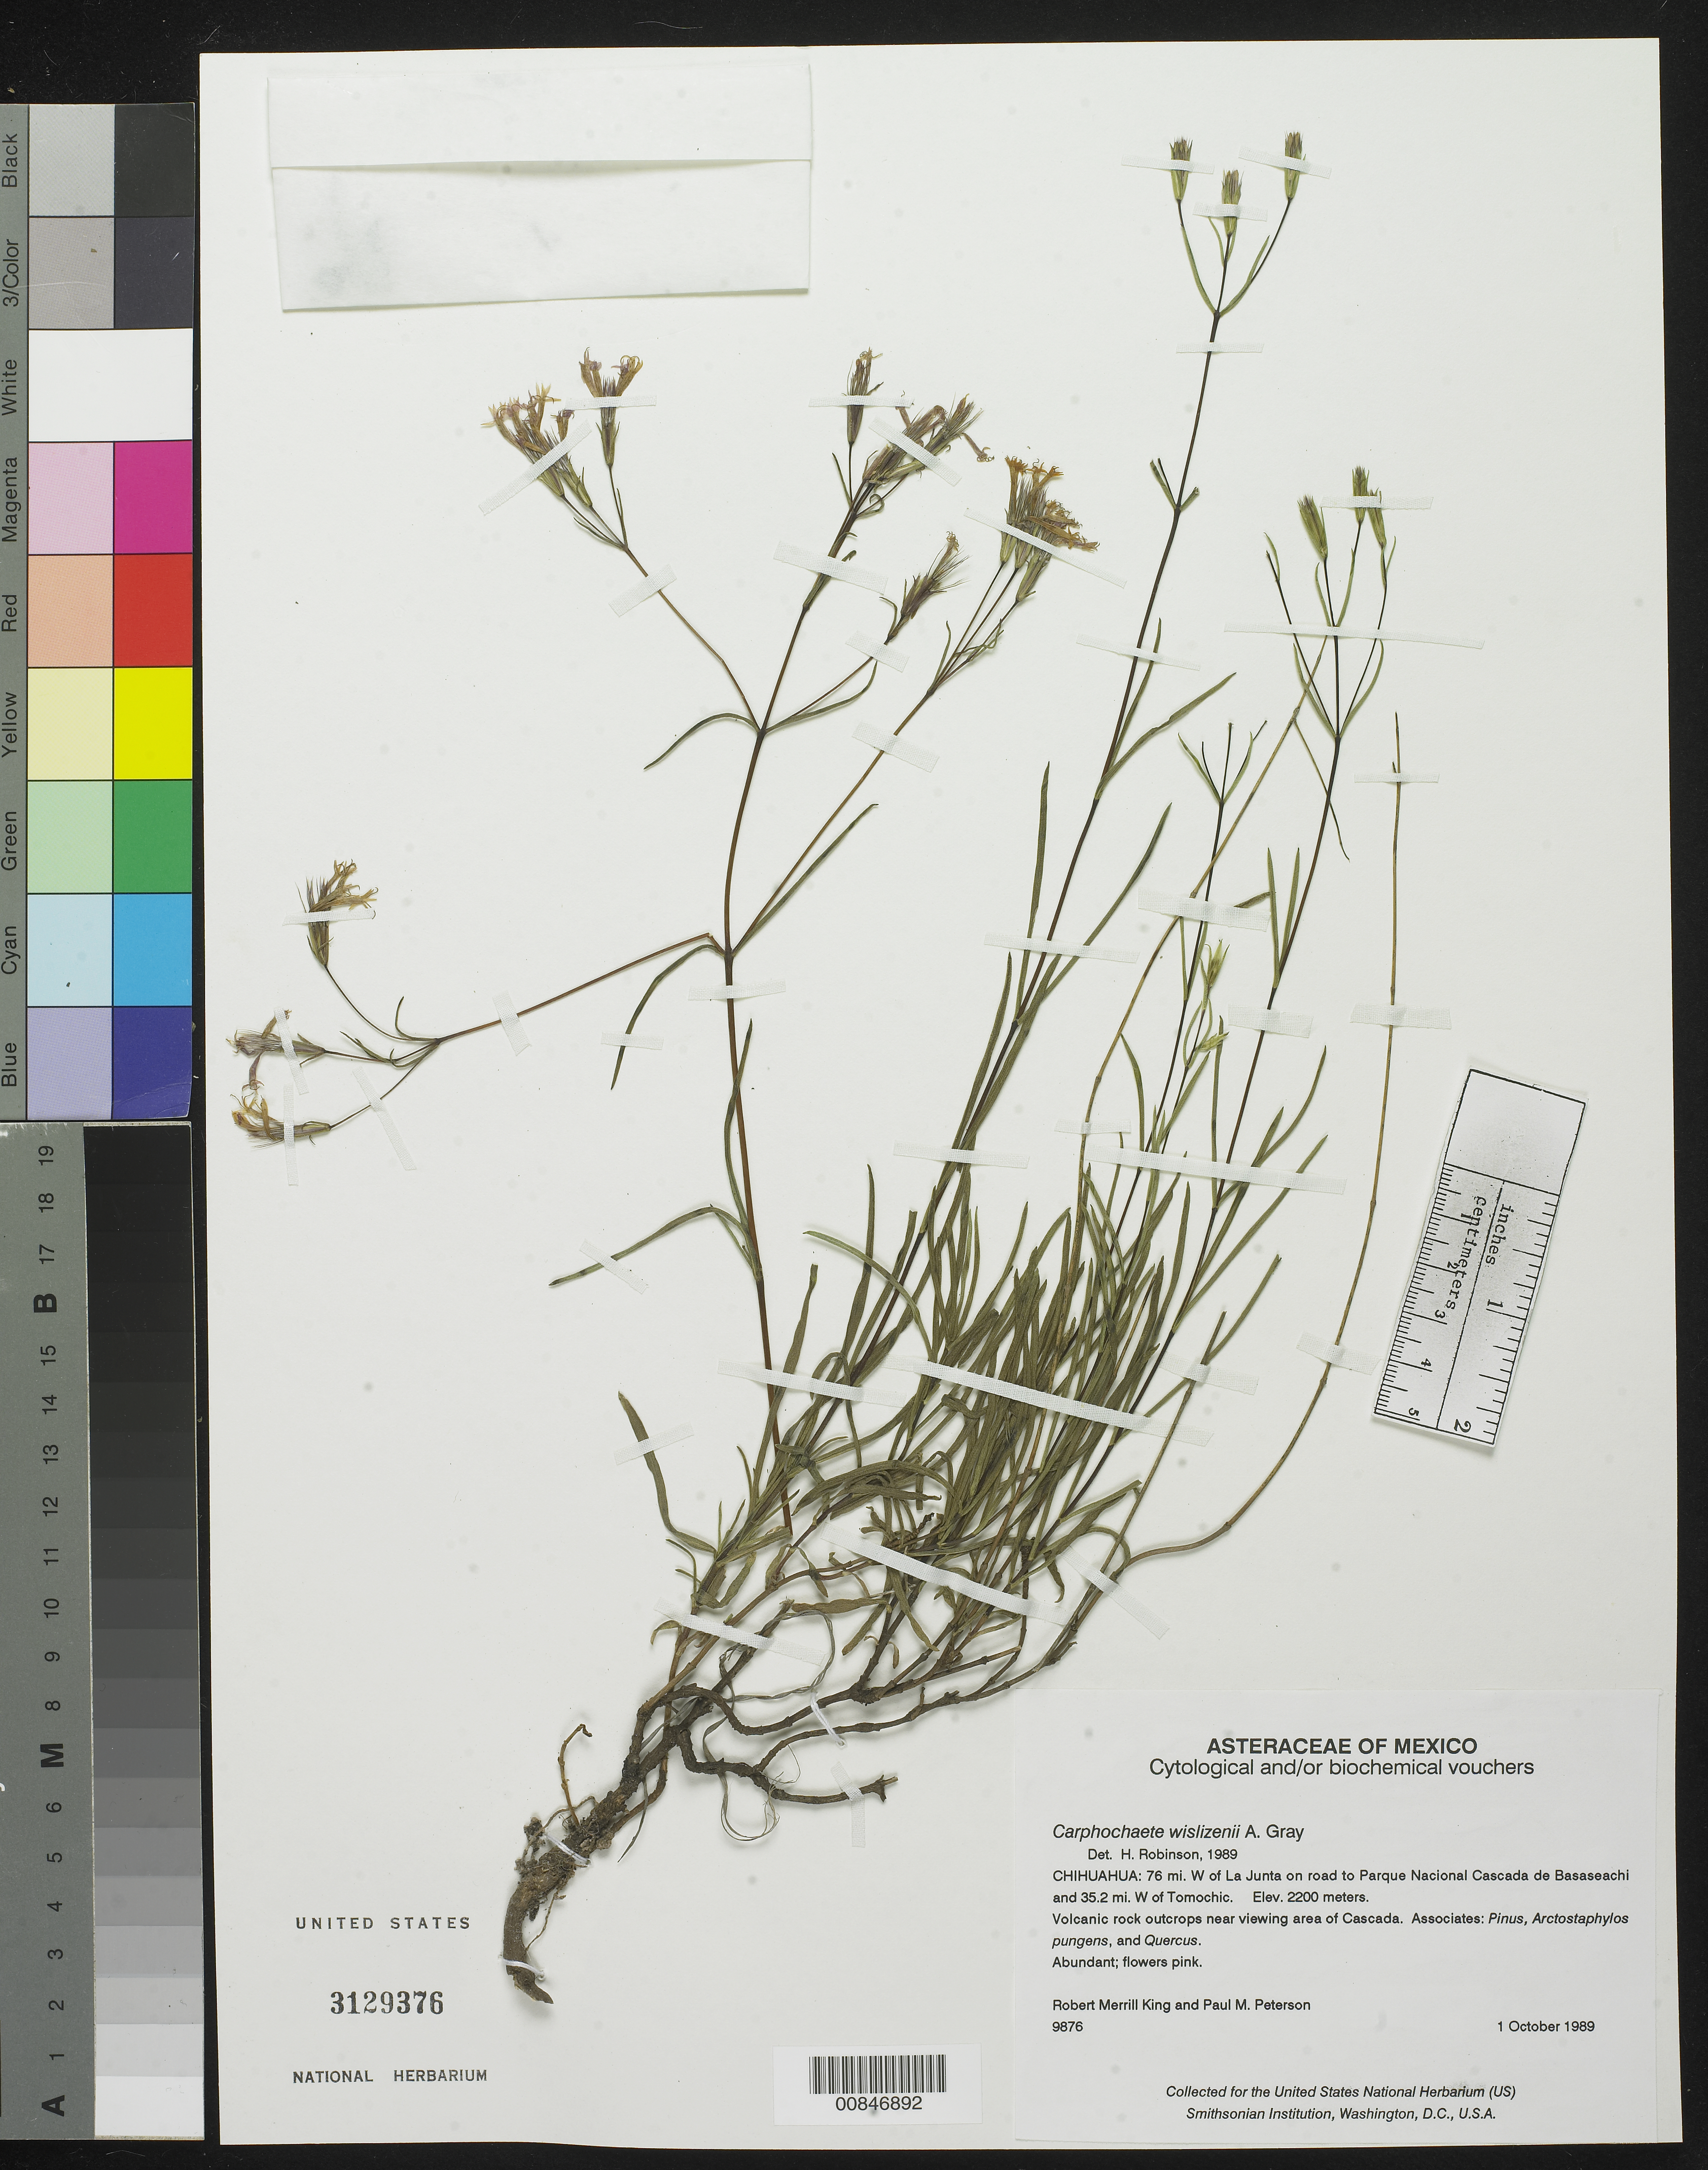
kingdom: Plantae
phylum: Tracheophyta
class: Magnoliopsida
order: Asterales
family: Asteraceae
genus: Carphochaete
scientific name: Carphochaete wislizenii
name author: A. Gray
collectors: R. M. King & P. M. Peterson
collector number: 9876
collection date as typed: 01 Oct 1989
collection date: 1989-10-01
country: Mexico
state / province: Chihuahua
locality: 76 miles W of La Junta on road to Parque Nacional Cascada de Basaseachic and 35.2 mi. W of Tomochic.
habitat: Volcanic rock outcrops near viewing area of Cascada. Associates: Pinus, Arctostaphylos pungens, and Quercus.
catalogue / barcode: US 3129376